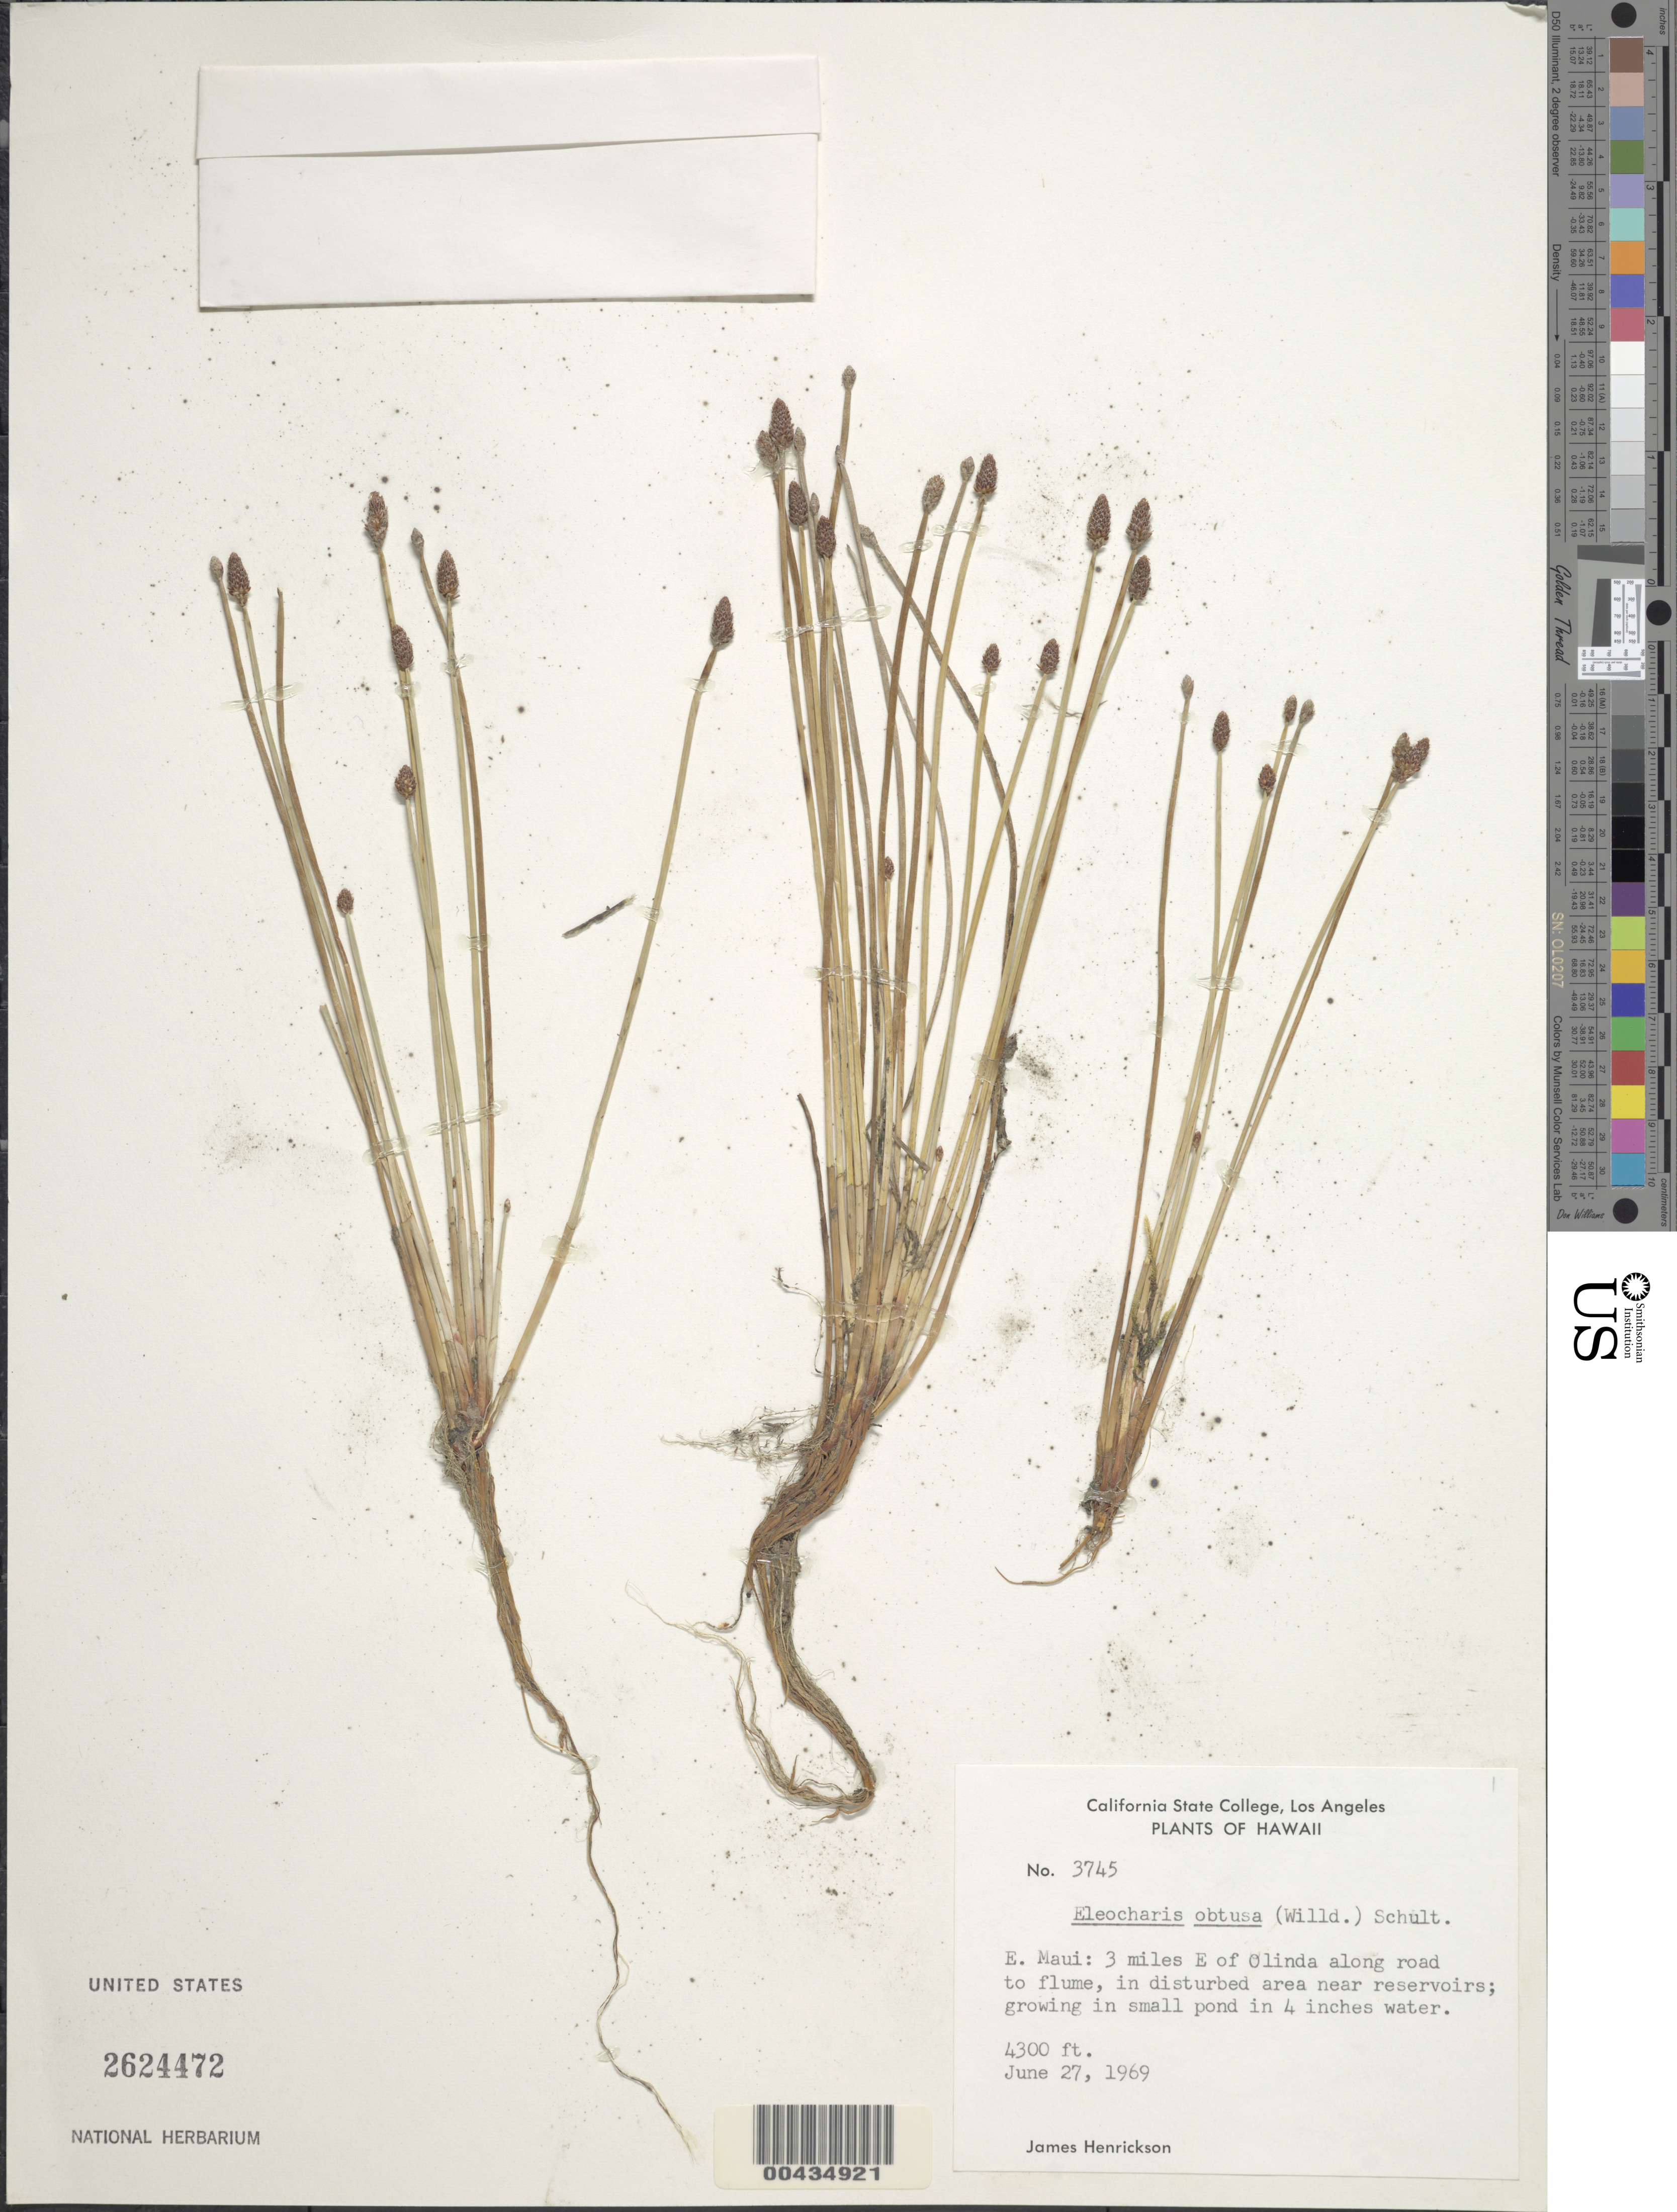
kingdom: Plantae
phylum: Tracheophyta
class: Liliopsida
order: Poales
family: Cyperaceae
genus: Eleocharis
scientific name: Eleocharis obtusa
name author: (Willd.) Schult.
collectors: J. S. Henrickson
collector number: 3745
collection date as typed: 27 Jun 1969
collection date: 1969-06-27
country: United States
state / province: Hawaii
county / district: Maui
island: Maui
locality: E. Maui: 3 miles E of Olinda along road to flume, near reservoirs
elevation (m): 1311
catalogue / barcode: US 2624472